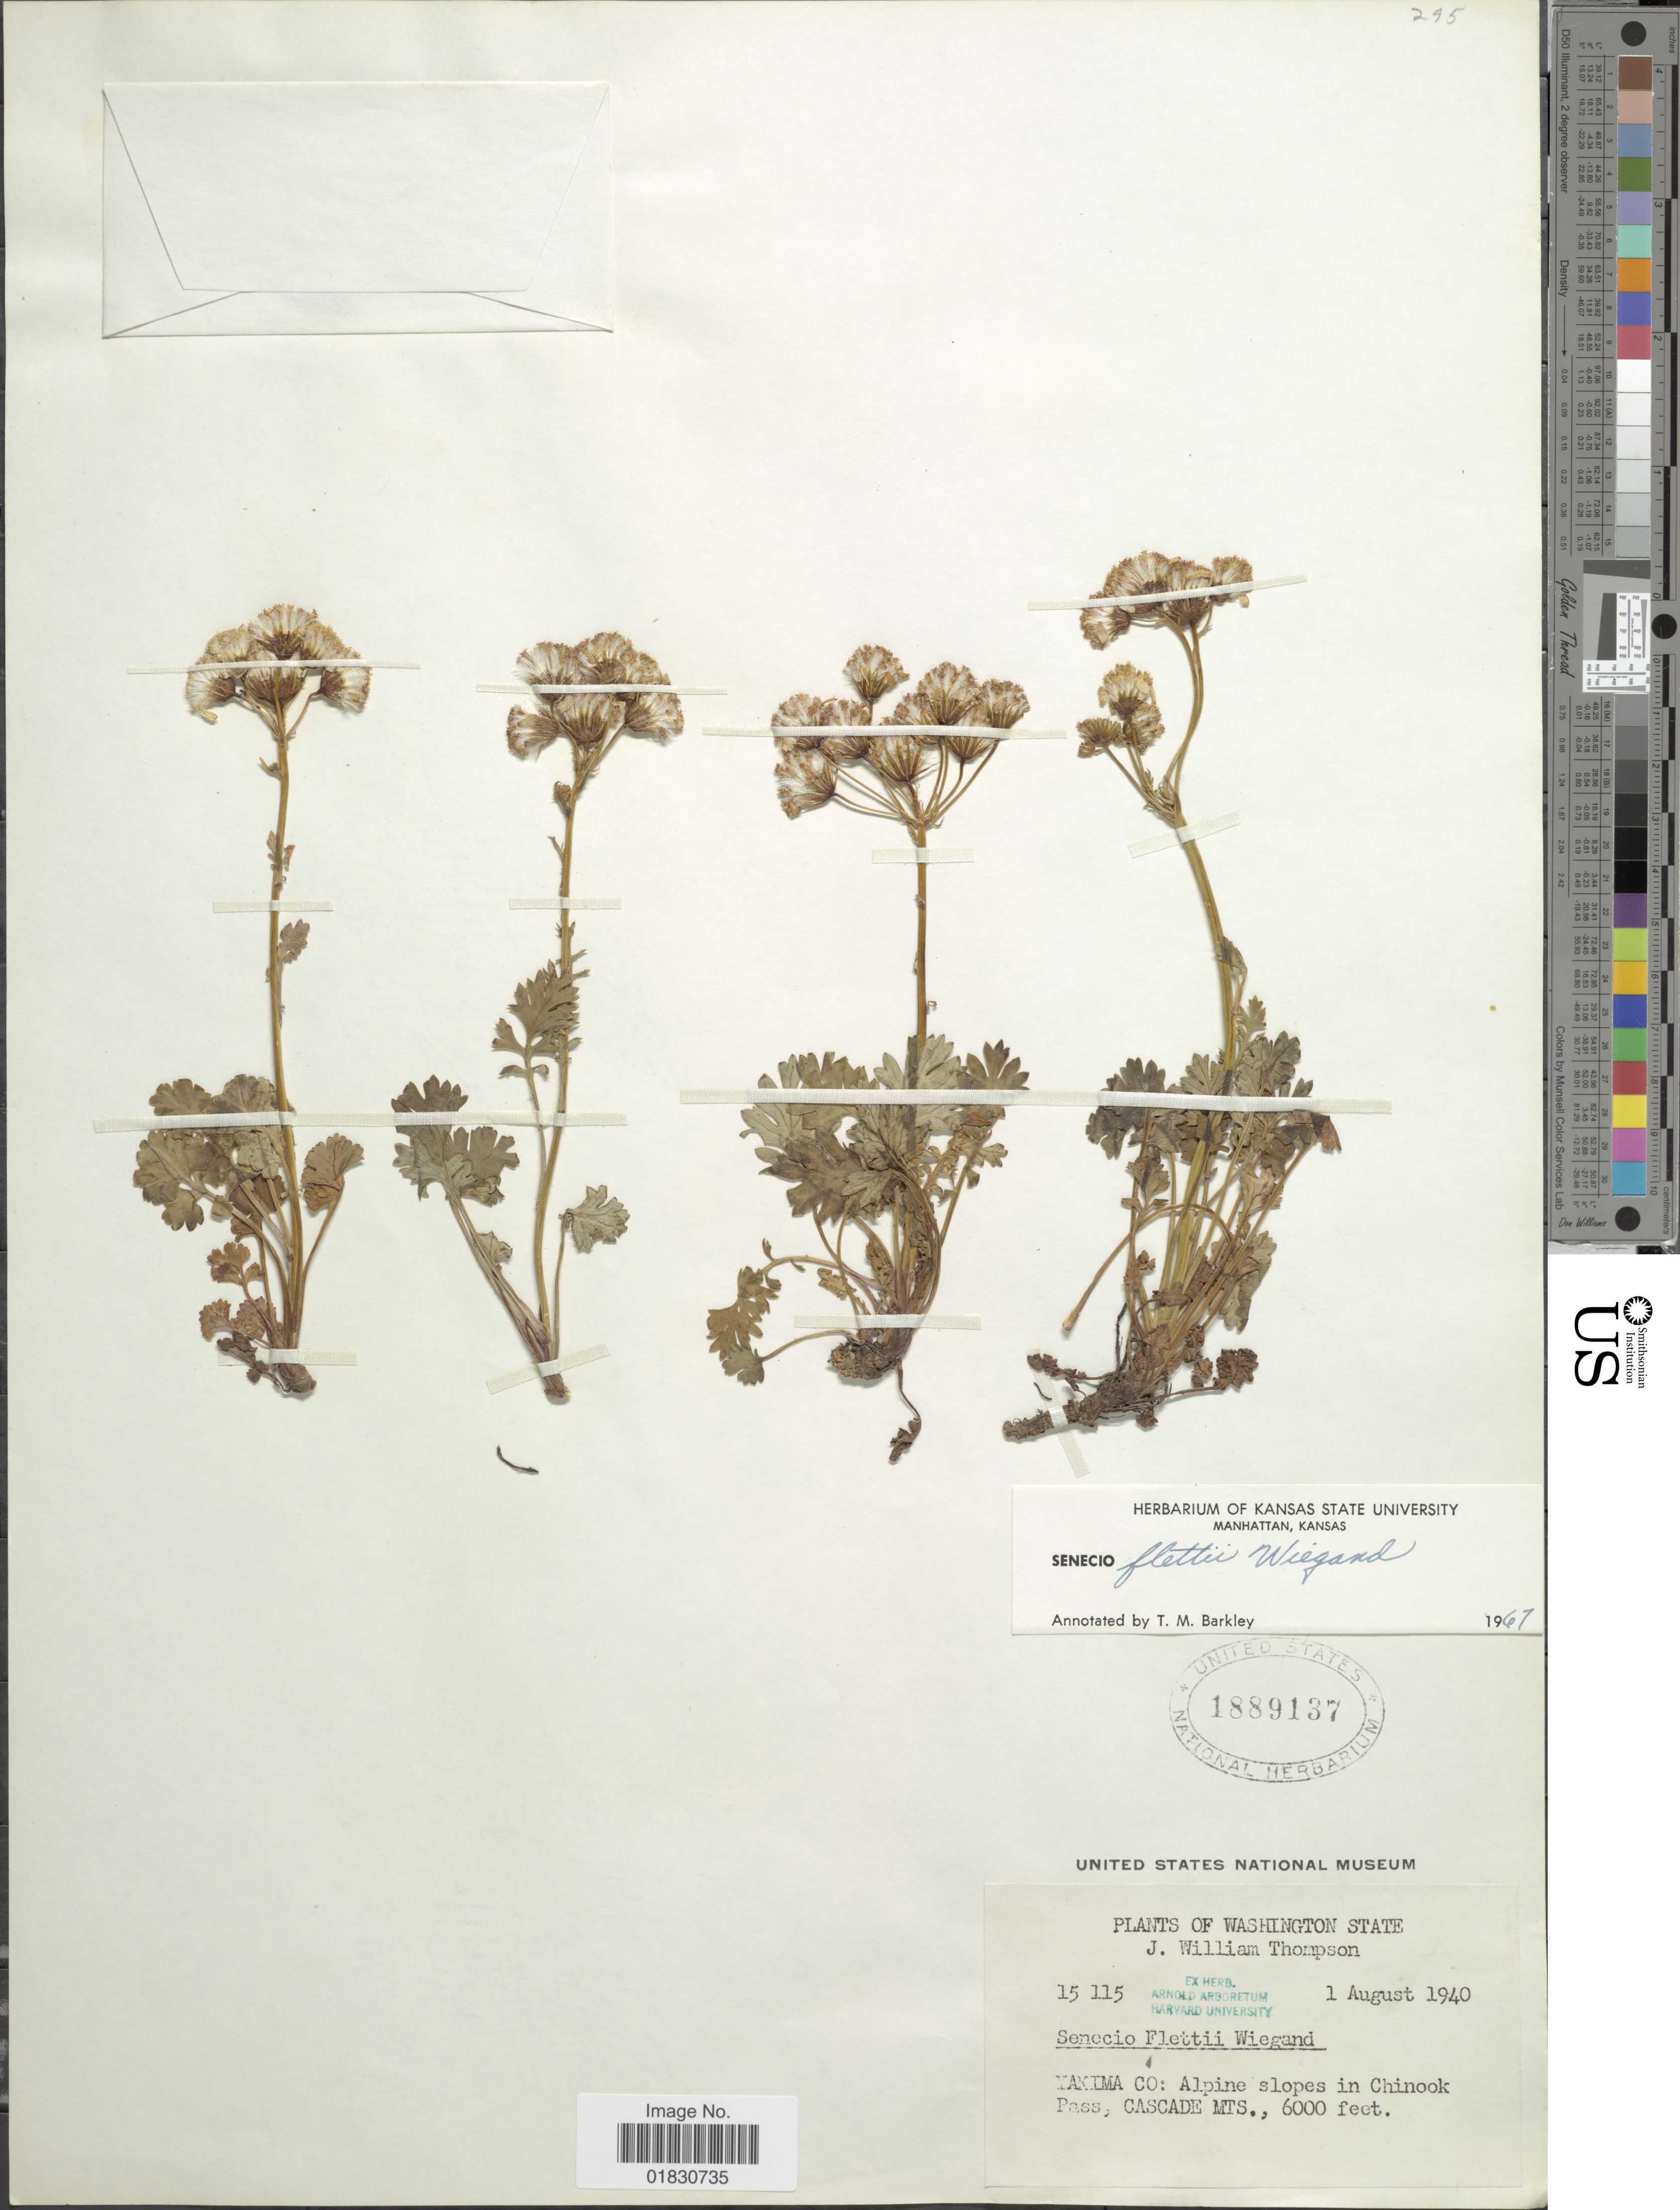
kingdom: Plantae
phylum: Tracheophyta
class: Magnoliopsida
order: Asterales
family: Asteraceae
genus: Packera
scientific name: Packera flettii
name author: (Wiegand) W.A. Weber & Á. Löve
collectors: J. W. Thompson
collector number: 15115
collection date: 1940-08-01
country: United States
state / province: Washington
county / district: Yakima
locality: Washington State, Makima Co: Alpine slopes on Chinock Pass, Cascade Mts.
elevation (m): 1829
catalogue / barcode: US 1889137